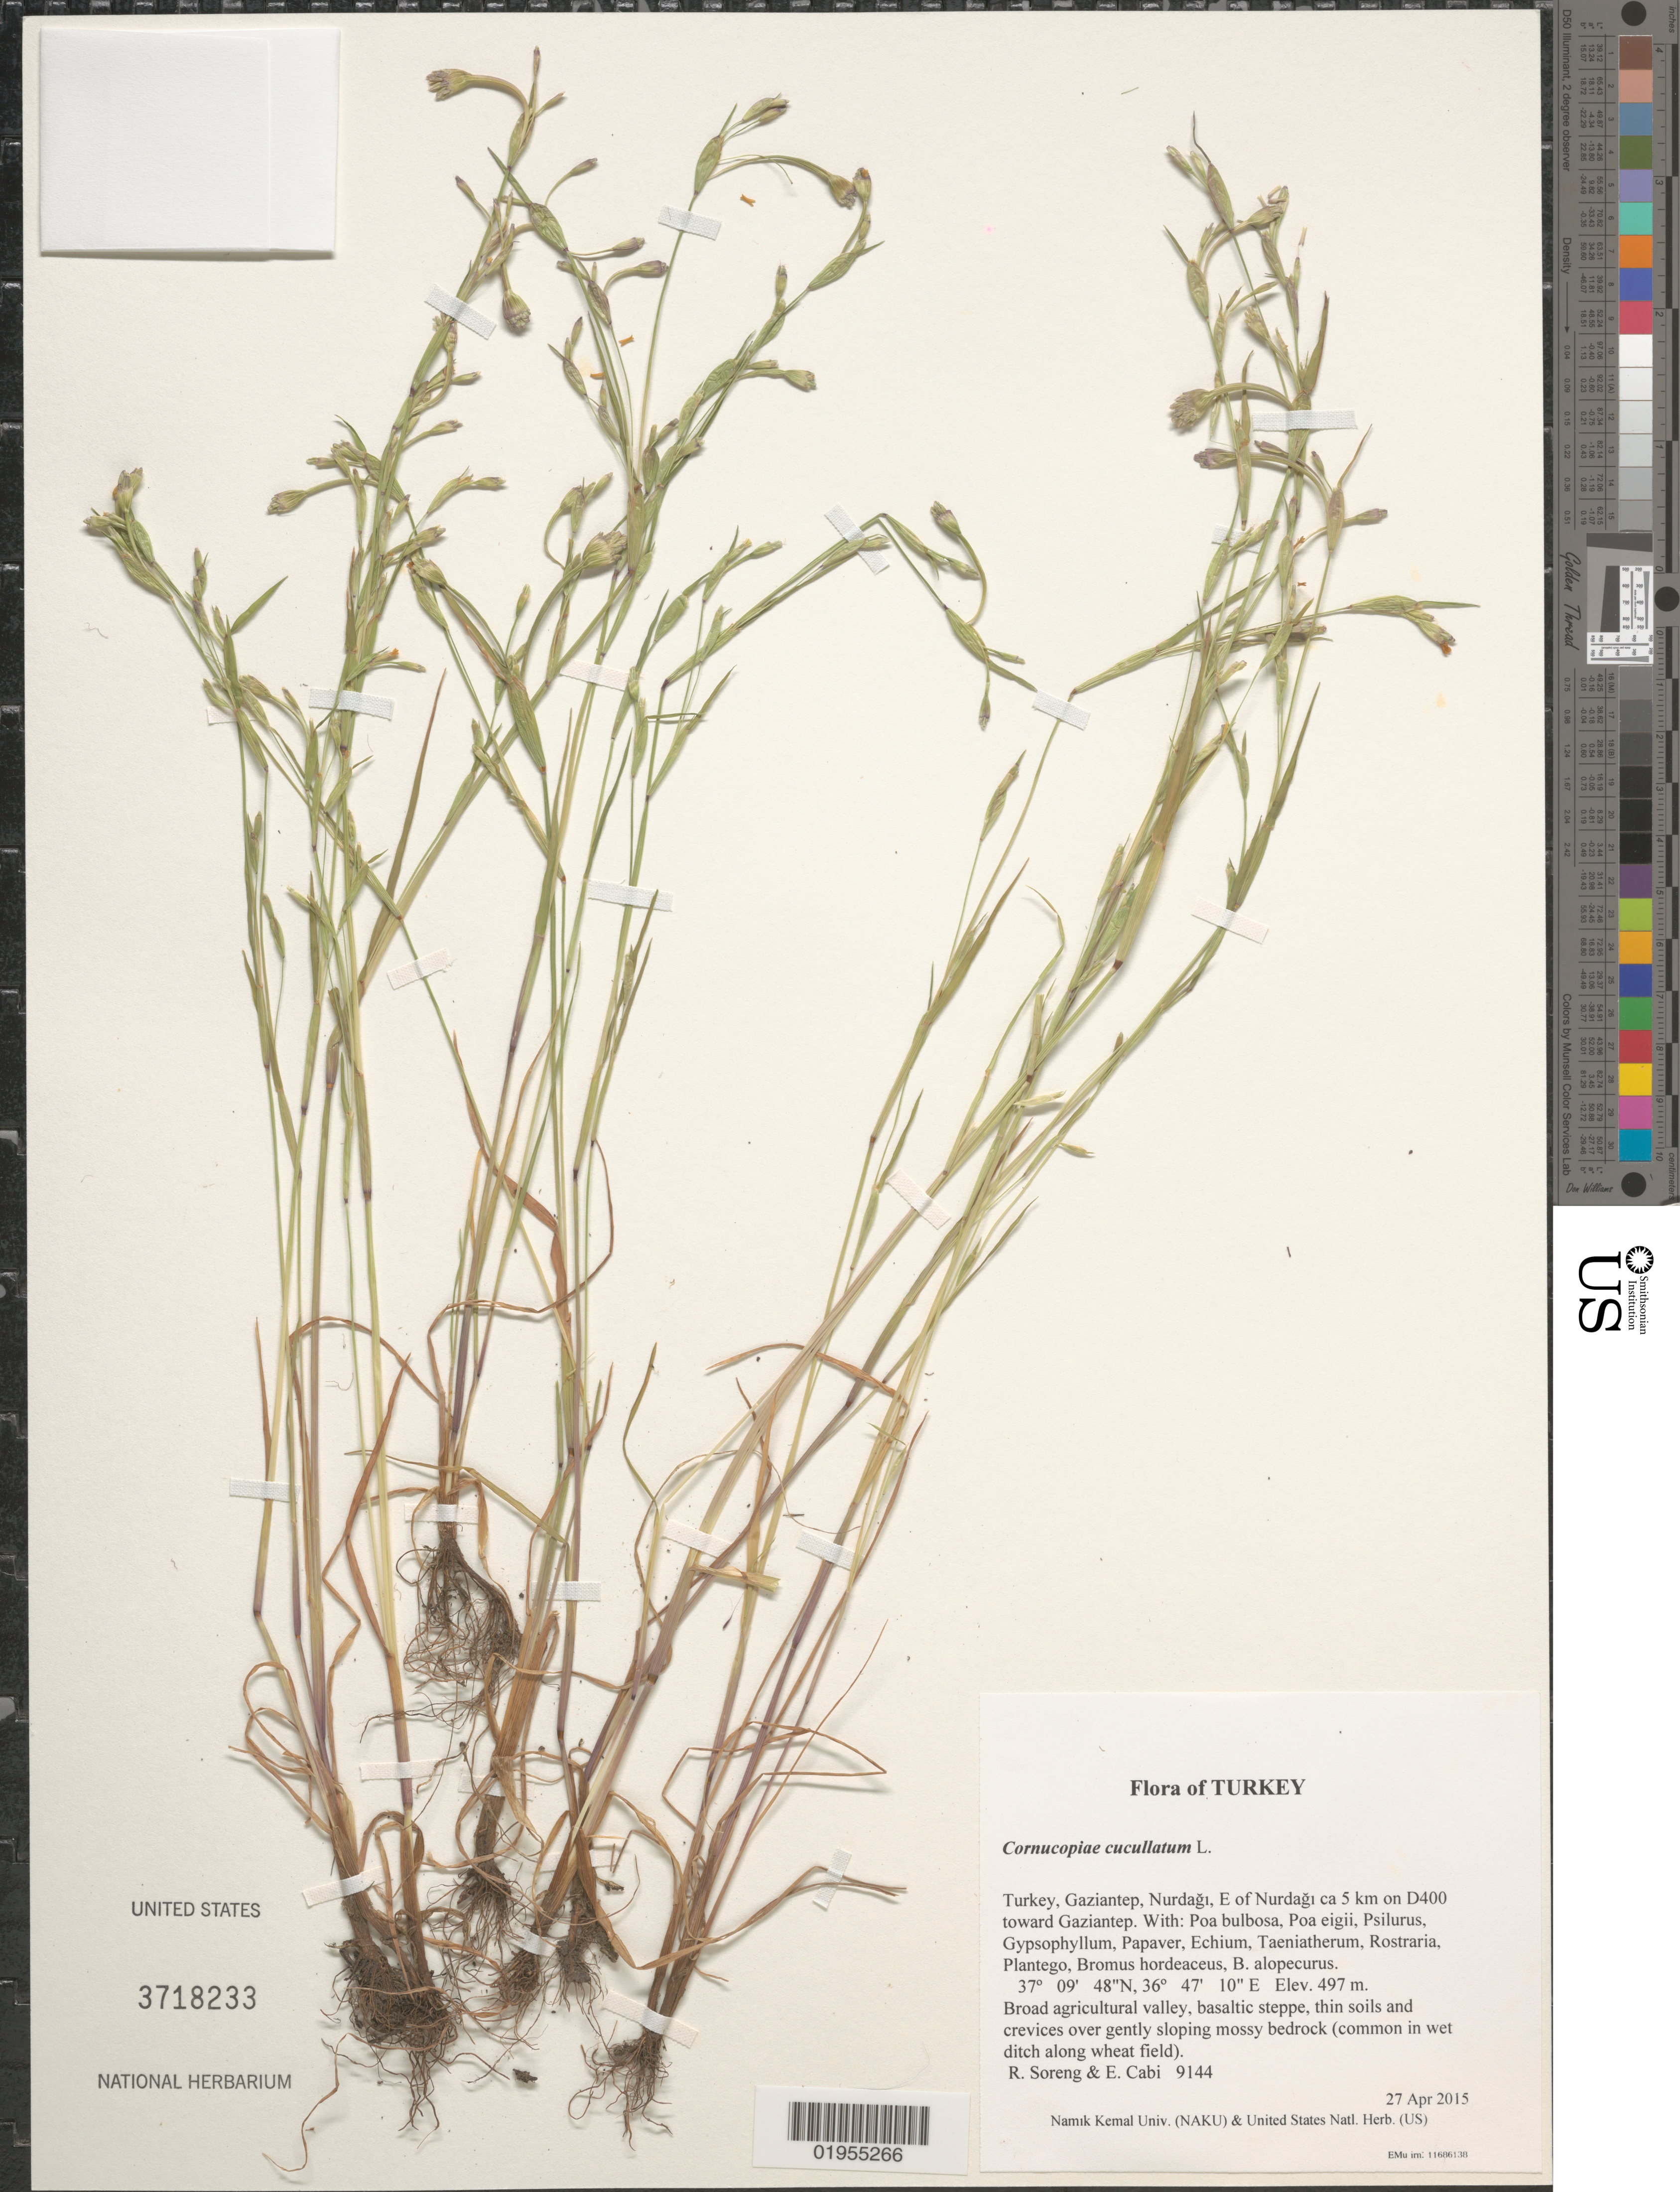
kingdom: Plantae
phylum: Tracheophyta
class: Liliopsida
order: Poales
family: Poaceae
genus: Cornucopiae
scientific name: Cornucopiae cucullatum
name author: L.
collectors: R. J. Soreng & E. Cabi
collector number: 9144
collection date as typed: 2015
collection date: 2015-04-27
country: Turkey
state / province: Gaziantep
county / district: Nurdagi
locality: E of Nurdagi ca 5 km on E90 toward Gaziantep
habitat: Broad agricultural valley, basaltic steppe, thin soils and crevices over gently sloping mossy bedrock (common in wet ditch along wheat field)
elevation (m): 497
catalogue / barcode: US 3718233